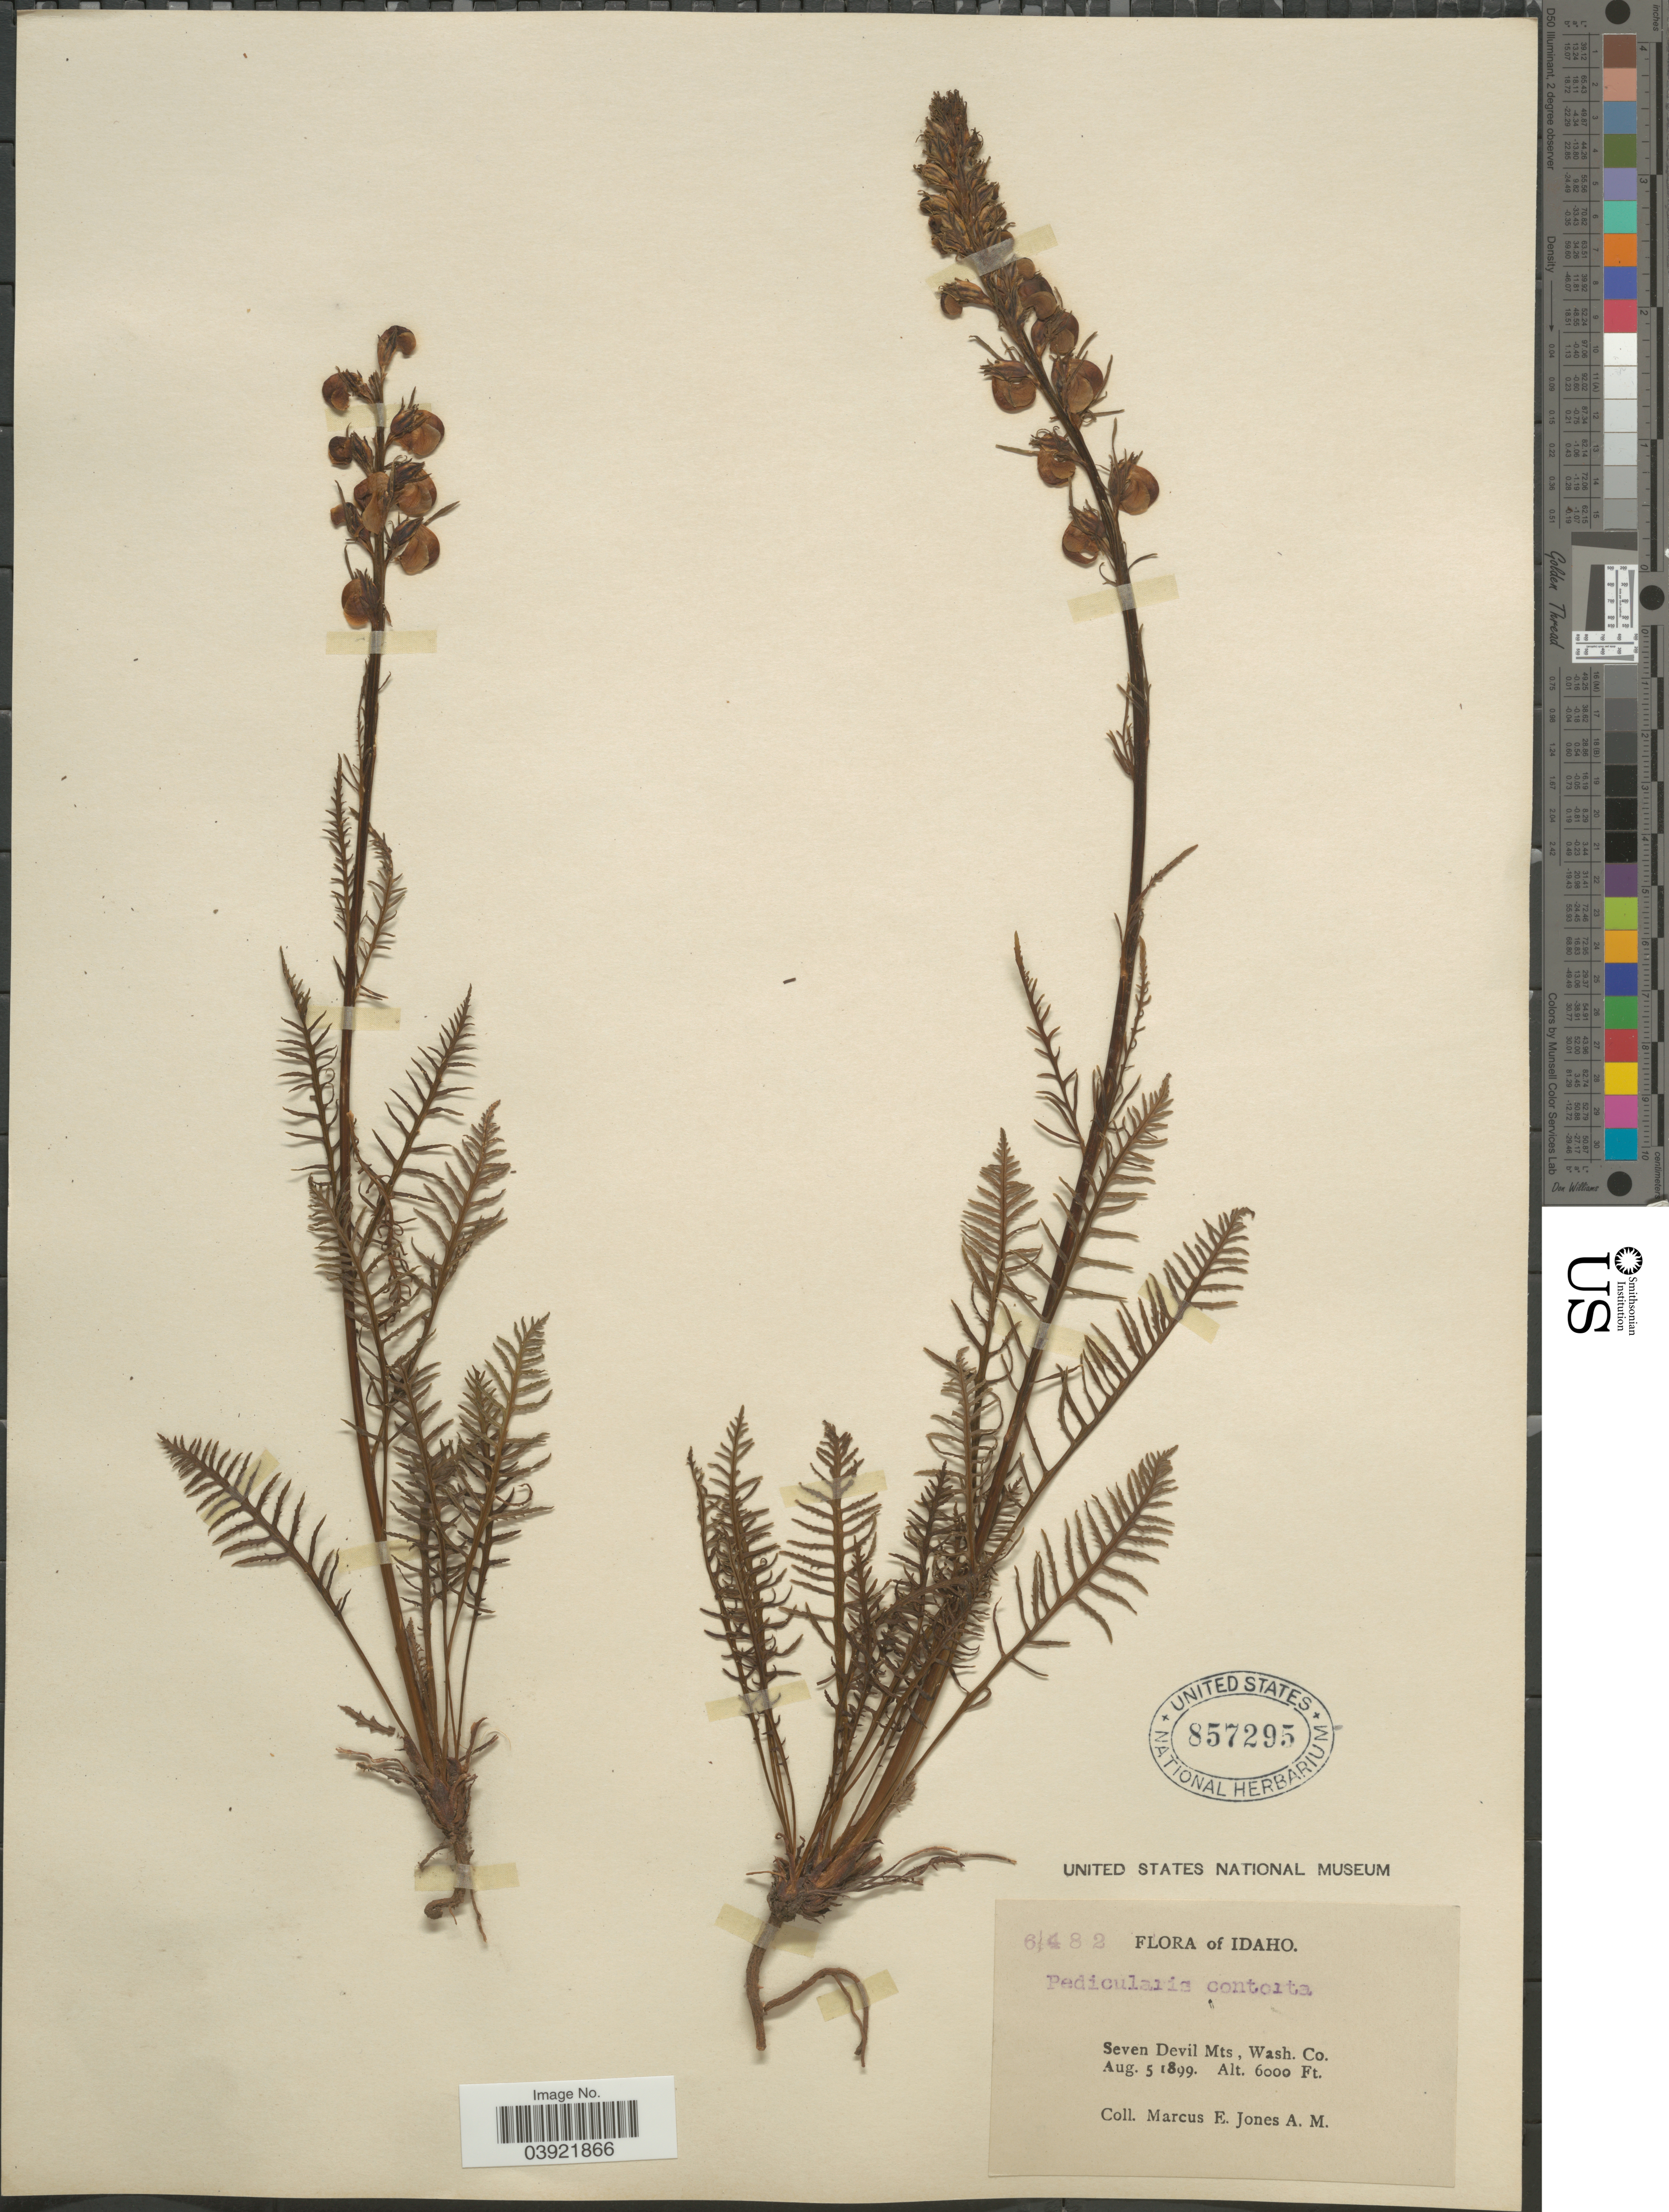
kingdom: Plantae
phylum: Tracheophyta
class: Magnoliopsida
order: Lamiales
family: Orobanchaceae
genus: Pedicularis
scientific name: Pedicularis contorta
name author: Benth.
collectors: M. E. Jones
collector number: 6482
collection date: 1899-08-05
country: United States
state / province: Idaho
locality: Seven Devil Mts, Wash. Co.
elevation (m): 1829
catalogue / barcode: US 857295